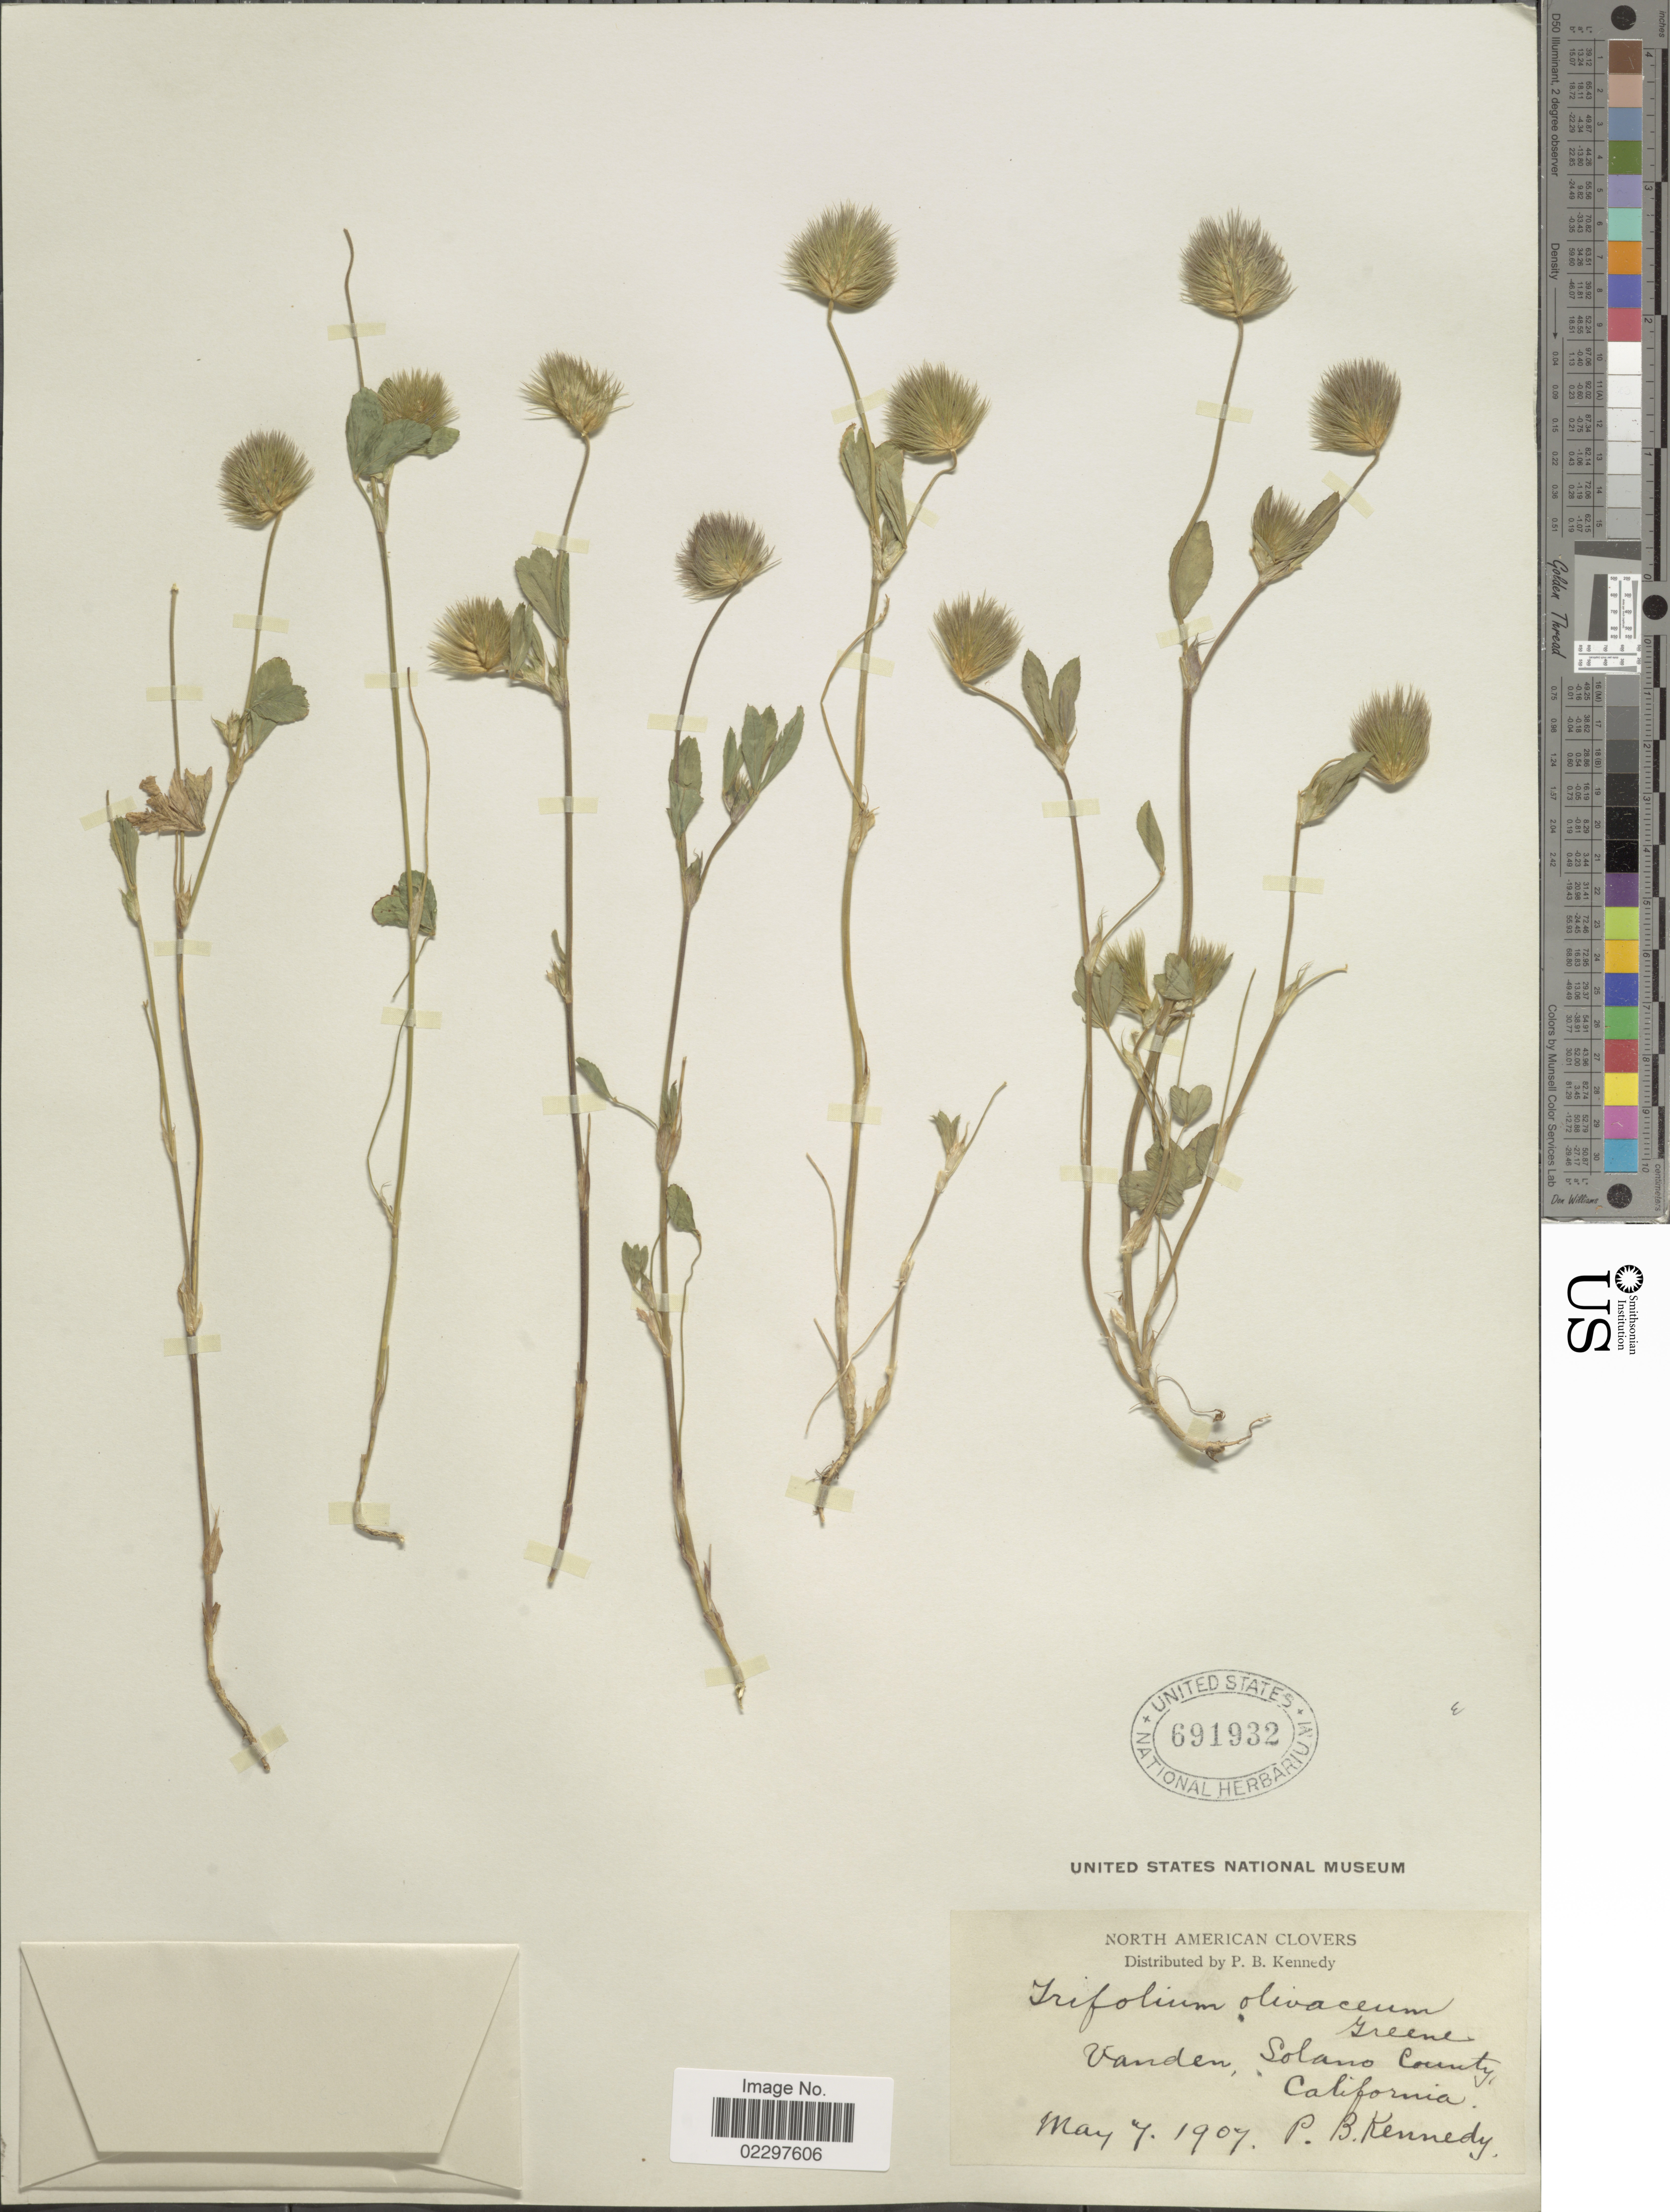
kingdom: Plantae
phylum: Tracheophyta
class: Magnoliopsida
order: Fabales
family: Fabaceae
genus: Trifolium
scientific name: Trifolium olivaceum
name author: Greene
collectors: P. B. Kennedy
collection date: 1907-05-07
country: United States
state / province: California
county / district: Solano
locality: Vanden, Solano County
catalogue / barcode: US 691932